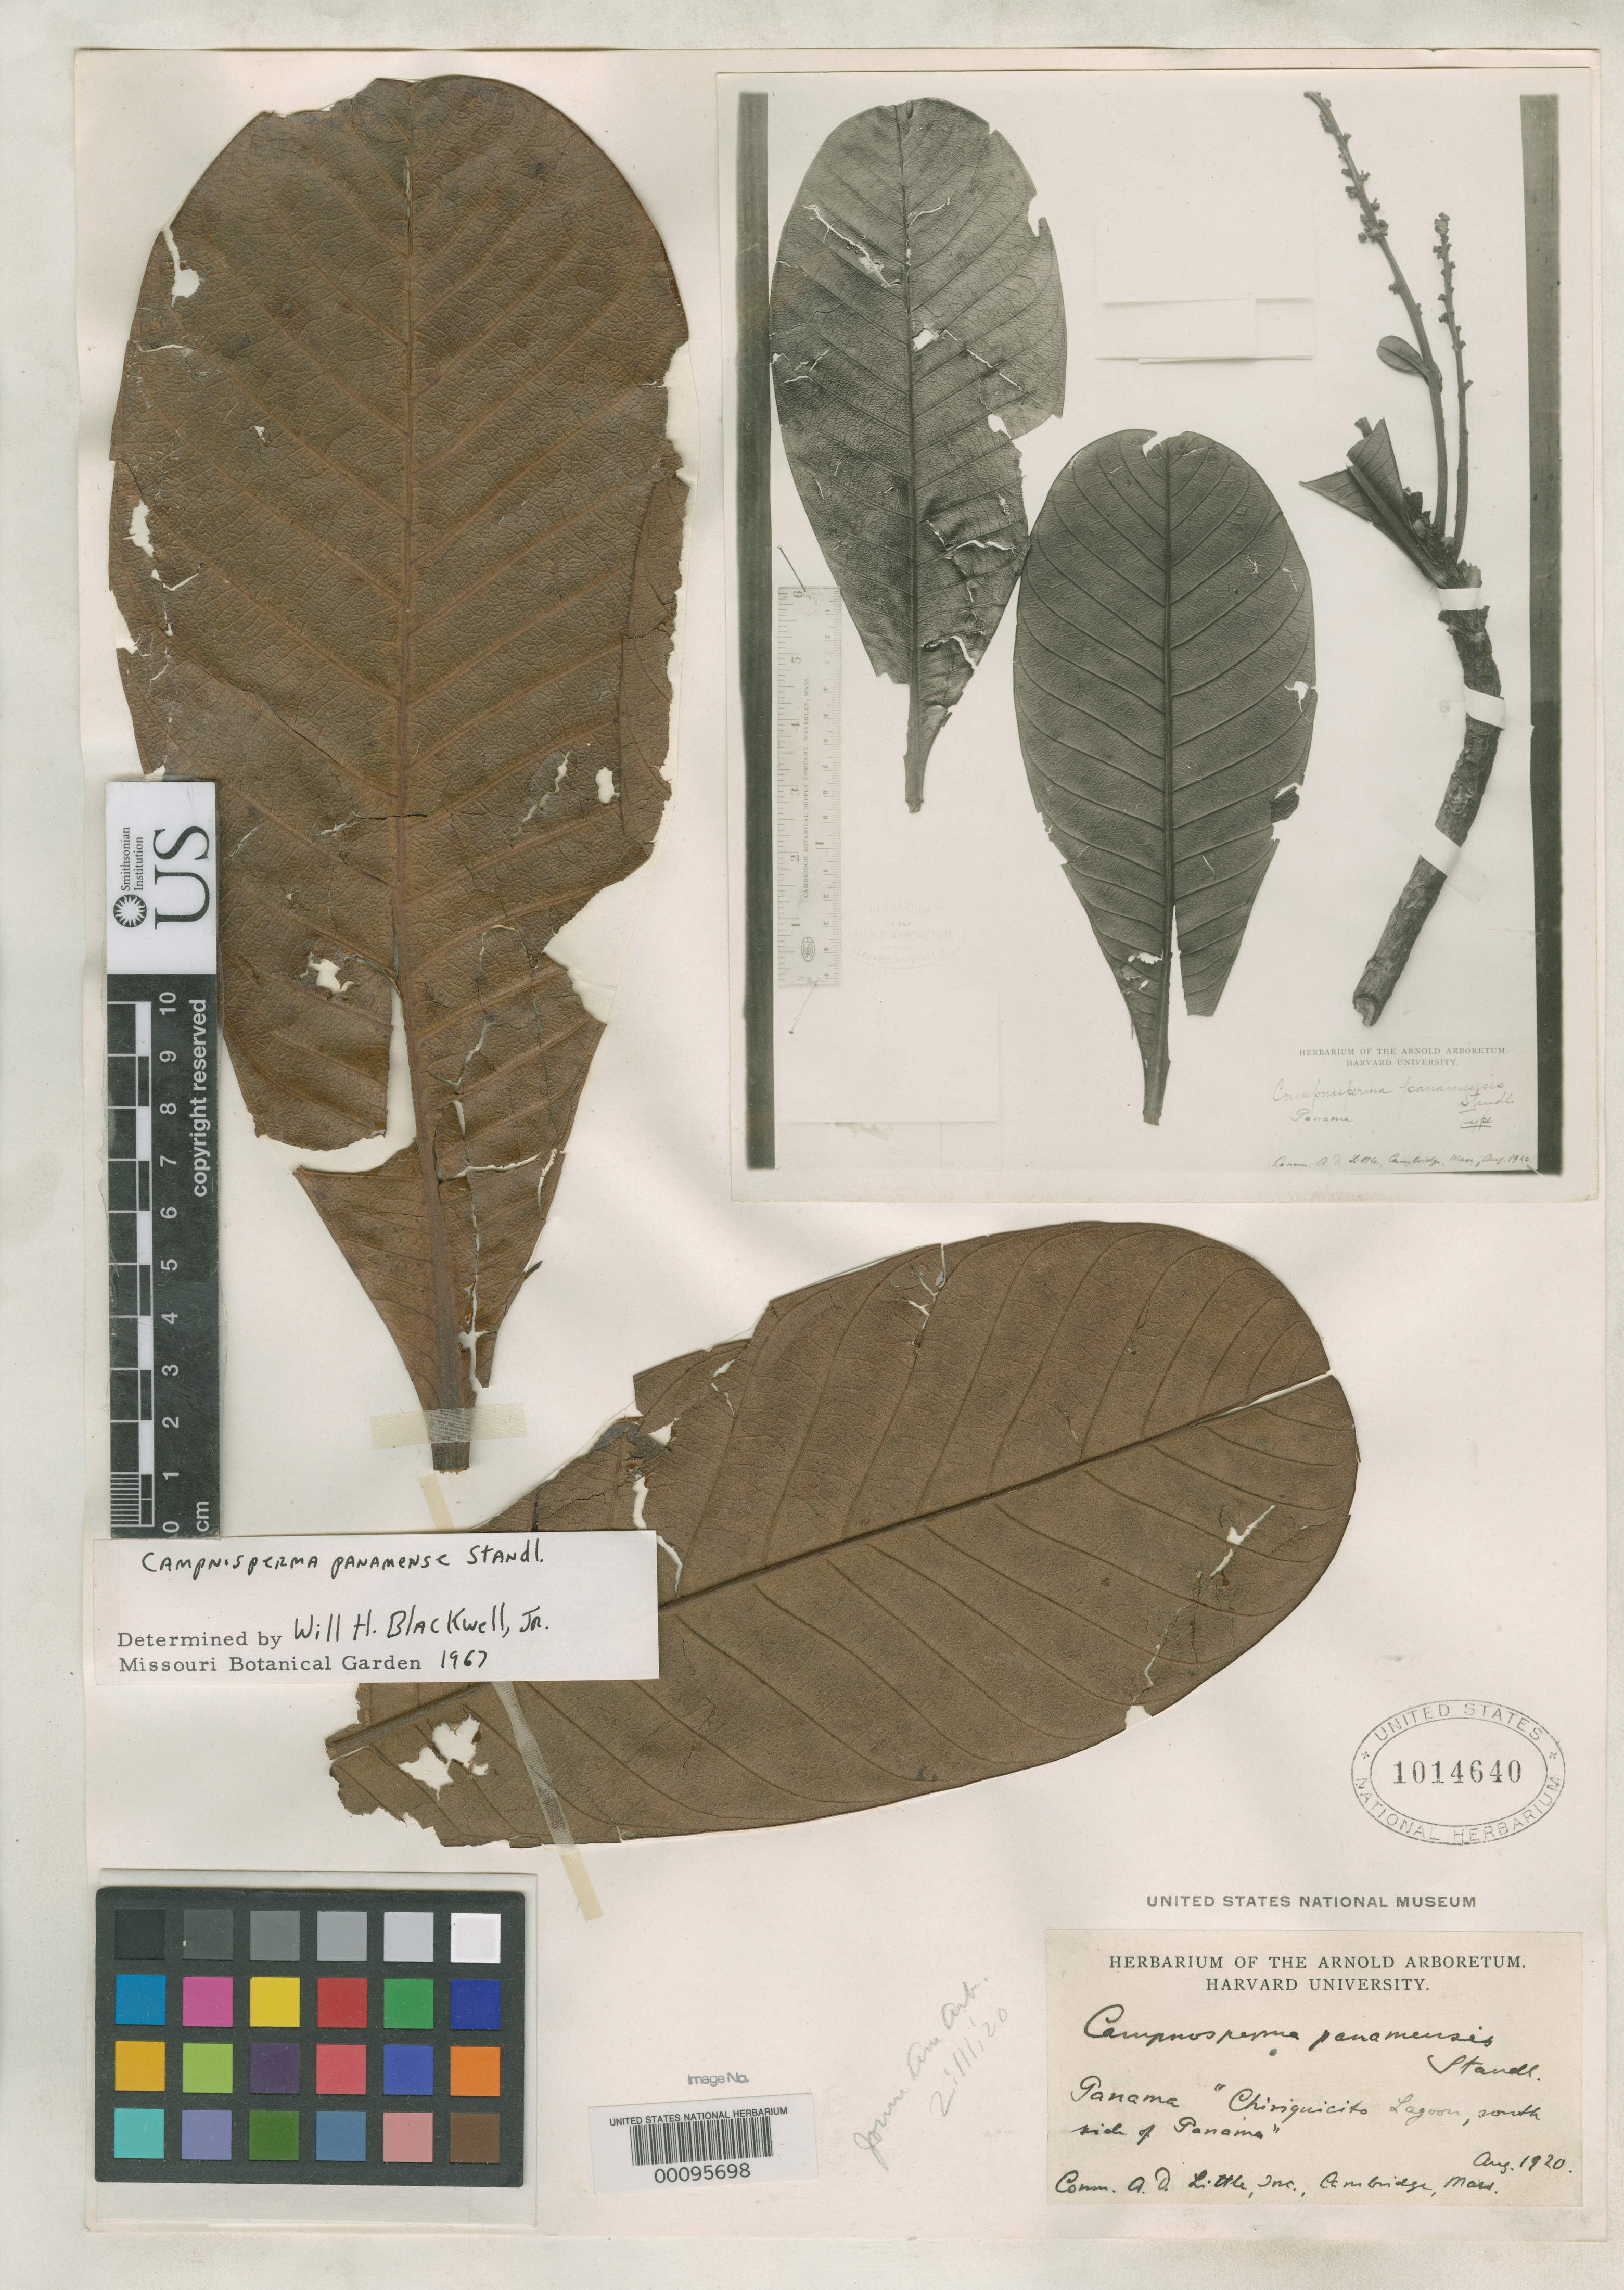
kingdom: Plantae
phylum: Tracheophyta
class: Magnoliopsida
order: Sapindales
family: Anacardiaceae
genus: Campnosperma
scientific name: Campnosperma panamense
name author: Standl.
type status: Isotype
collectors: A. D. Little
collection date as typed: Aug 1920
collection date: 1920-08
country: Panama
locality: Chiriquicito Lagoon.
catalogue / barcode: US 1014640